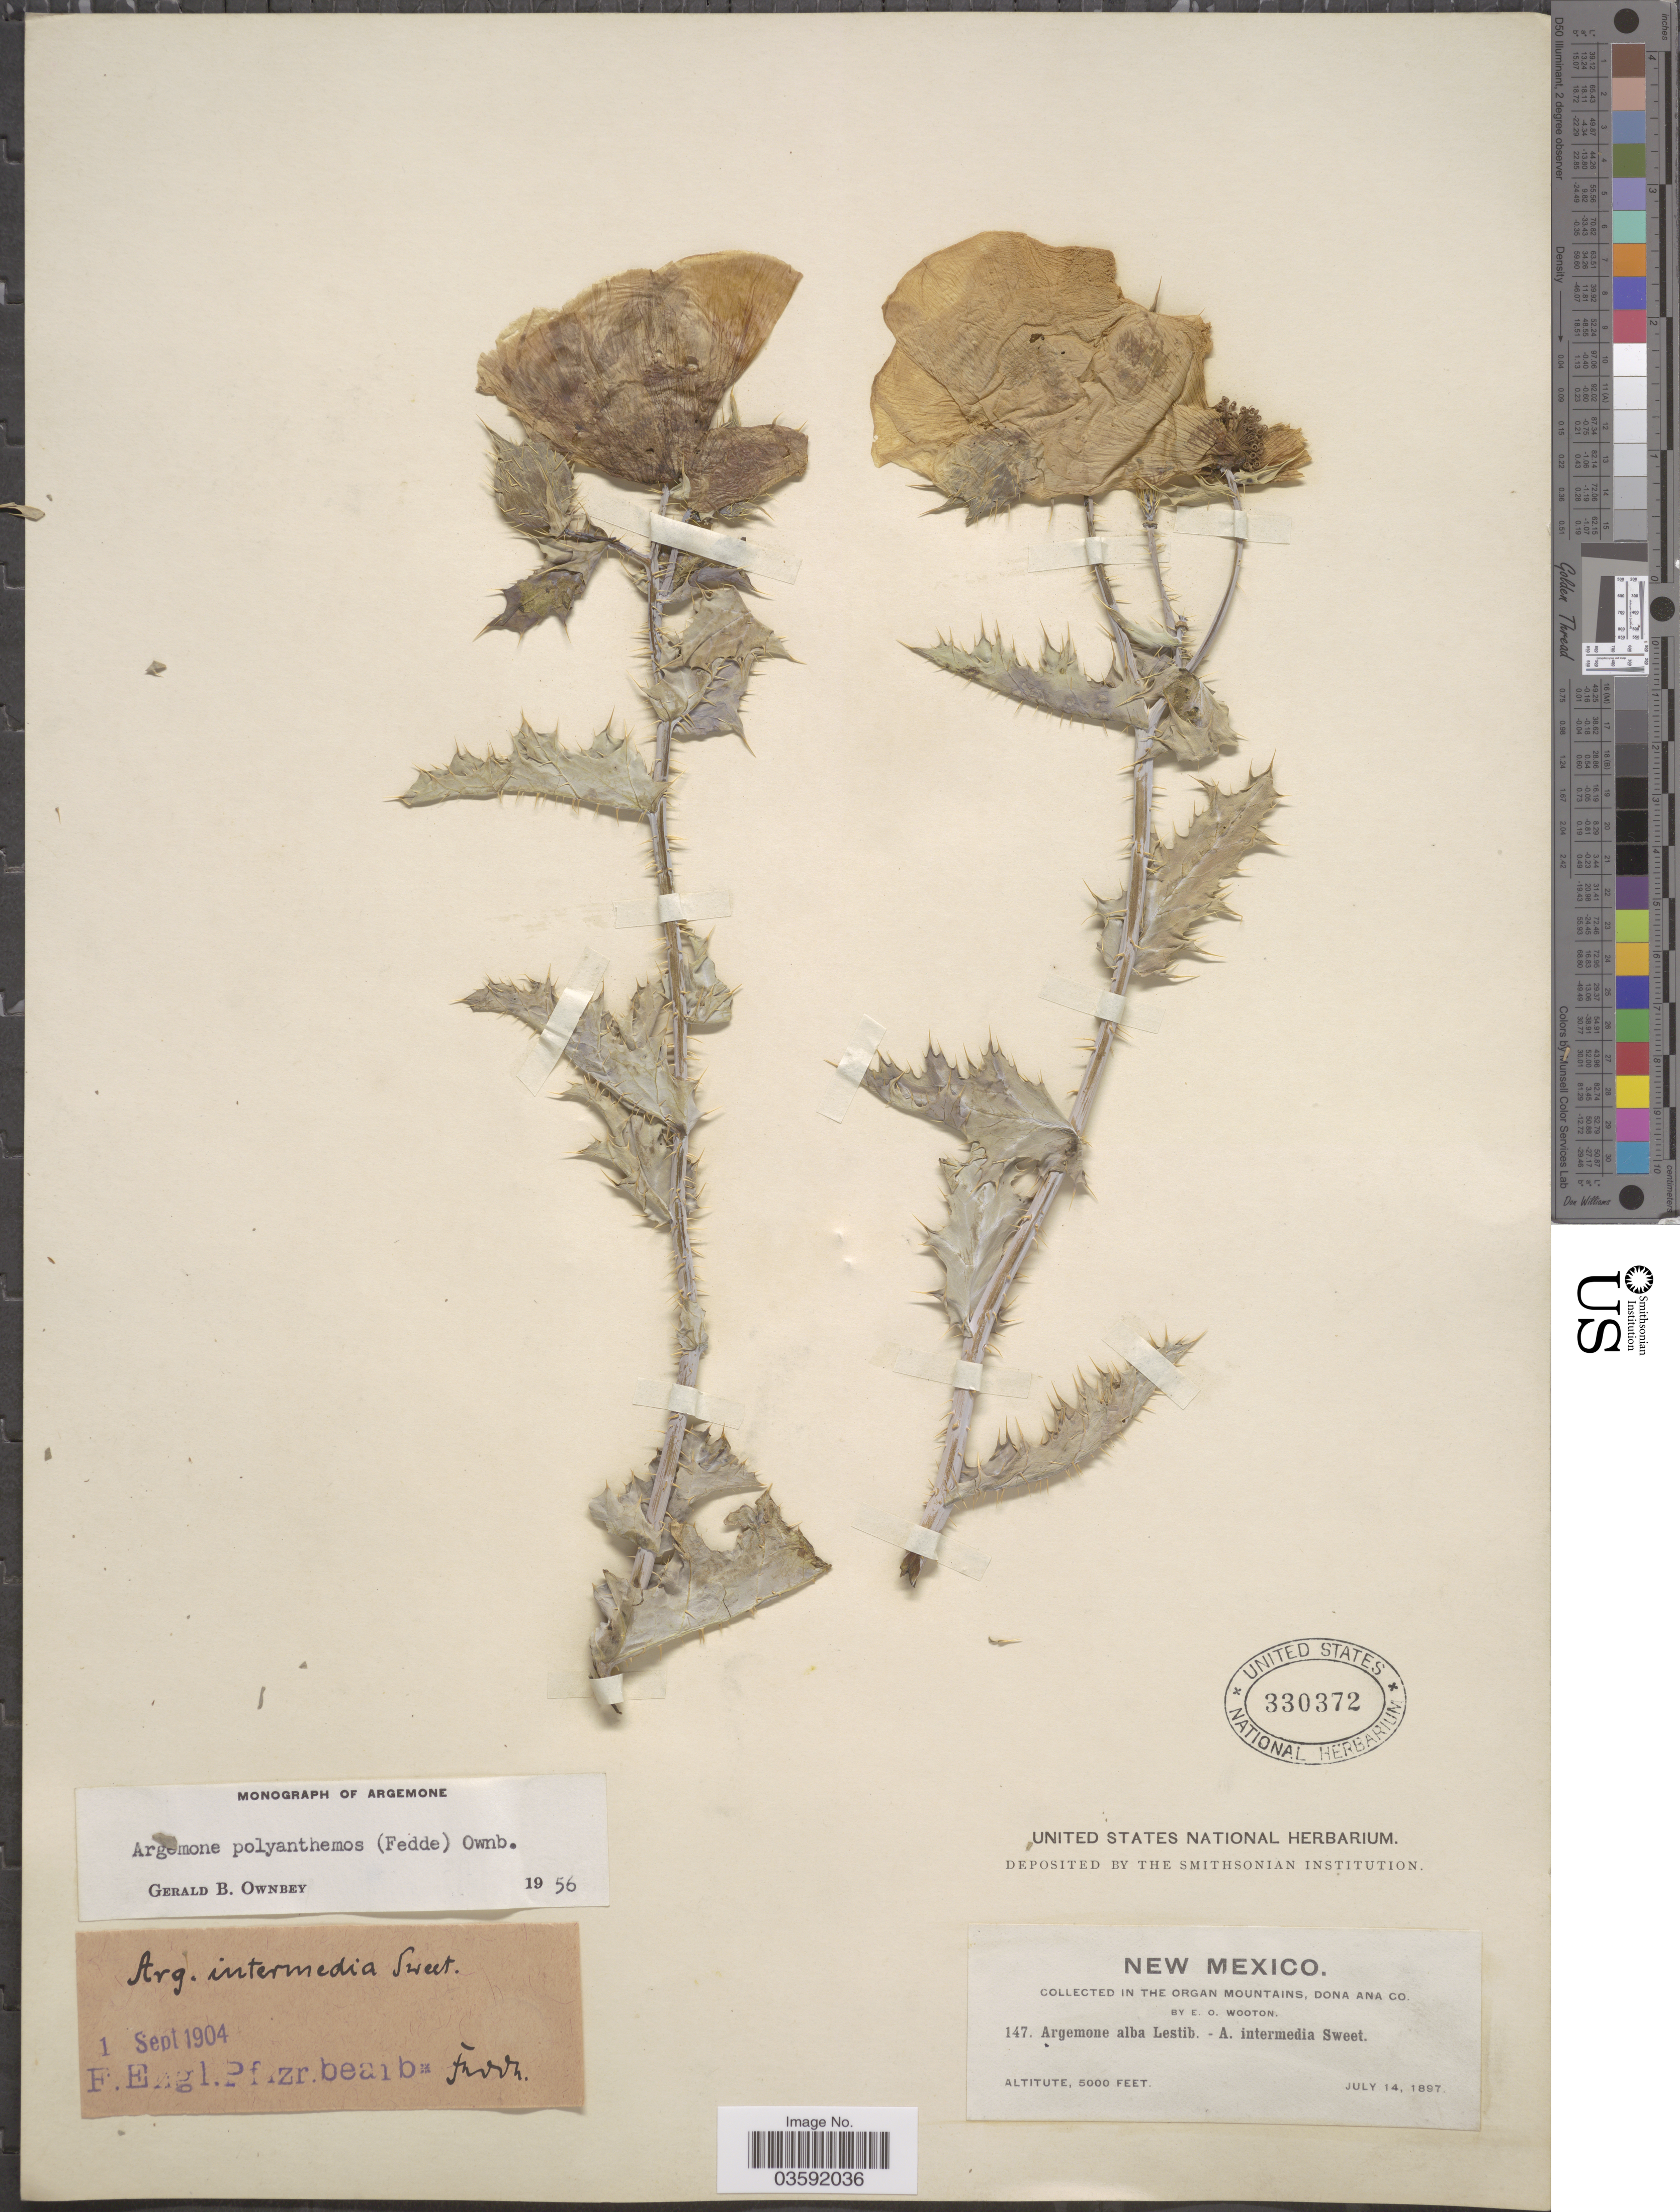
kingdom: Plantae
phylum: Tracheophyta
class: Magnoliopsida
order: Ranunculales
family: Papaveraceae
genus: Argemone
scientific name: Argemone polyanthemos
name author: (Fedde) G.B. Ownbey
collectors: E. O. Wooton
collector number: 147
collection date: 1897-07-14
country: United States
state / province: New Mexico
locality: The Organ Mountains, Dona Ana Co.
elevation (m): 1524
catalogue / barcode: US 330372